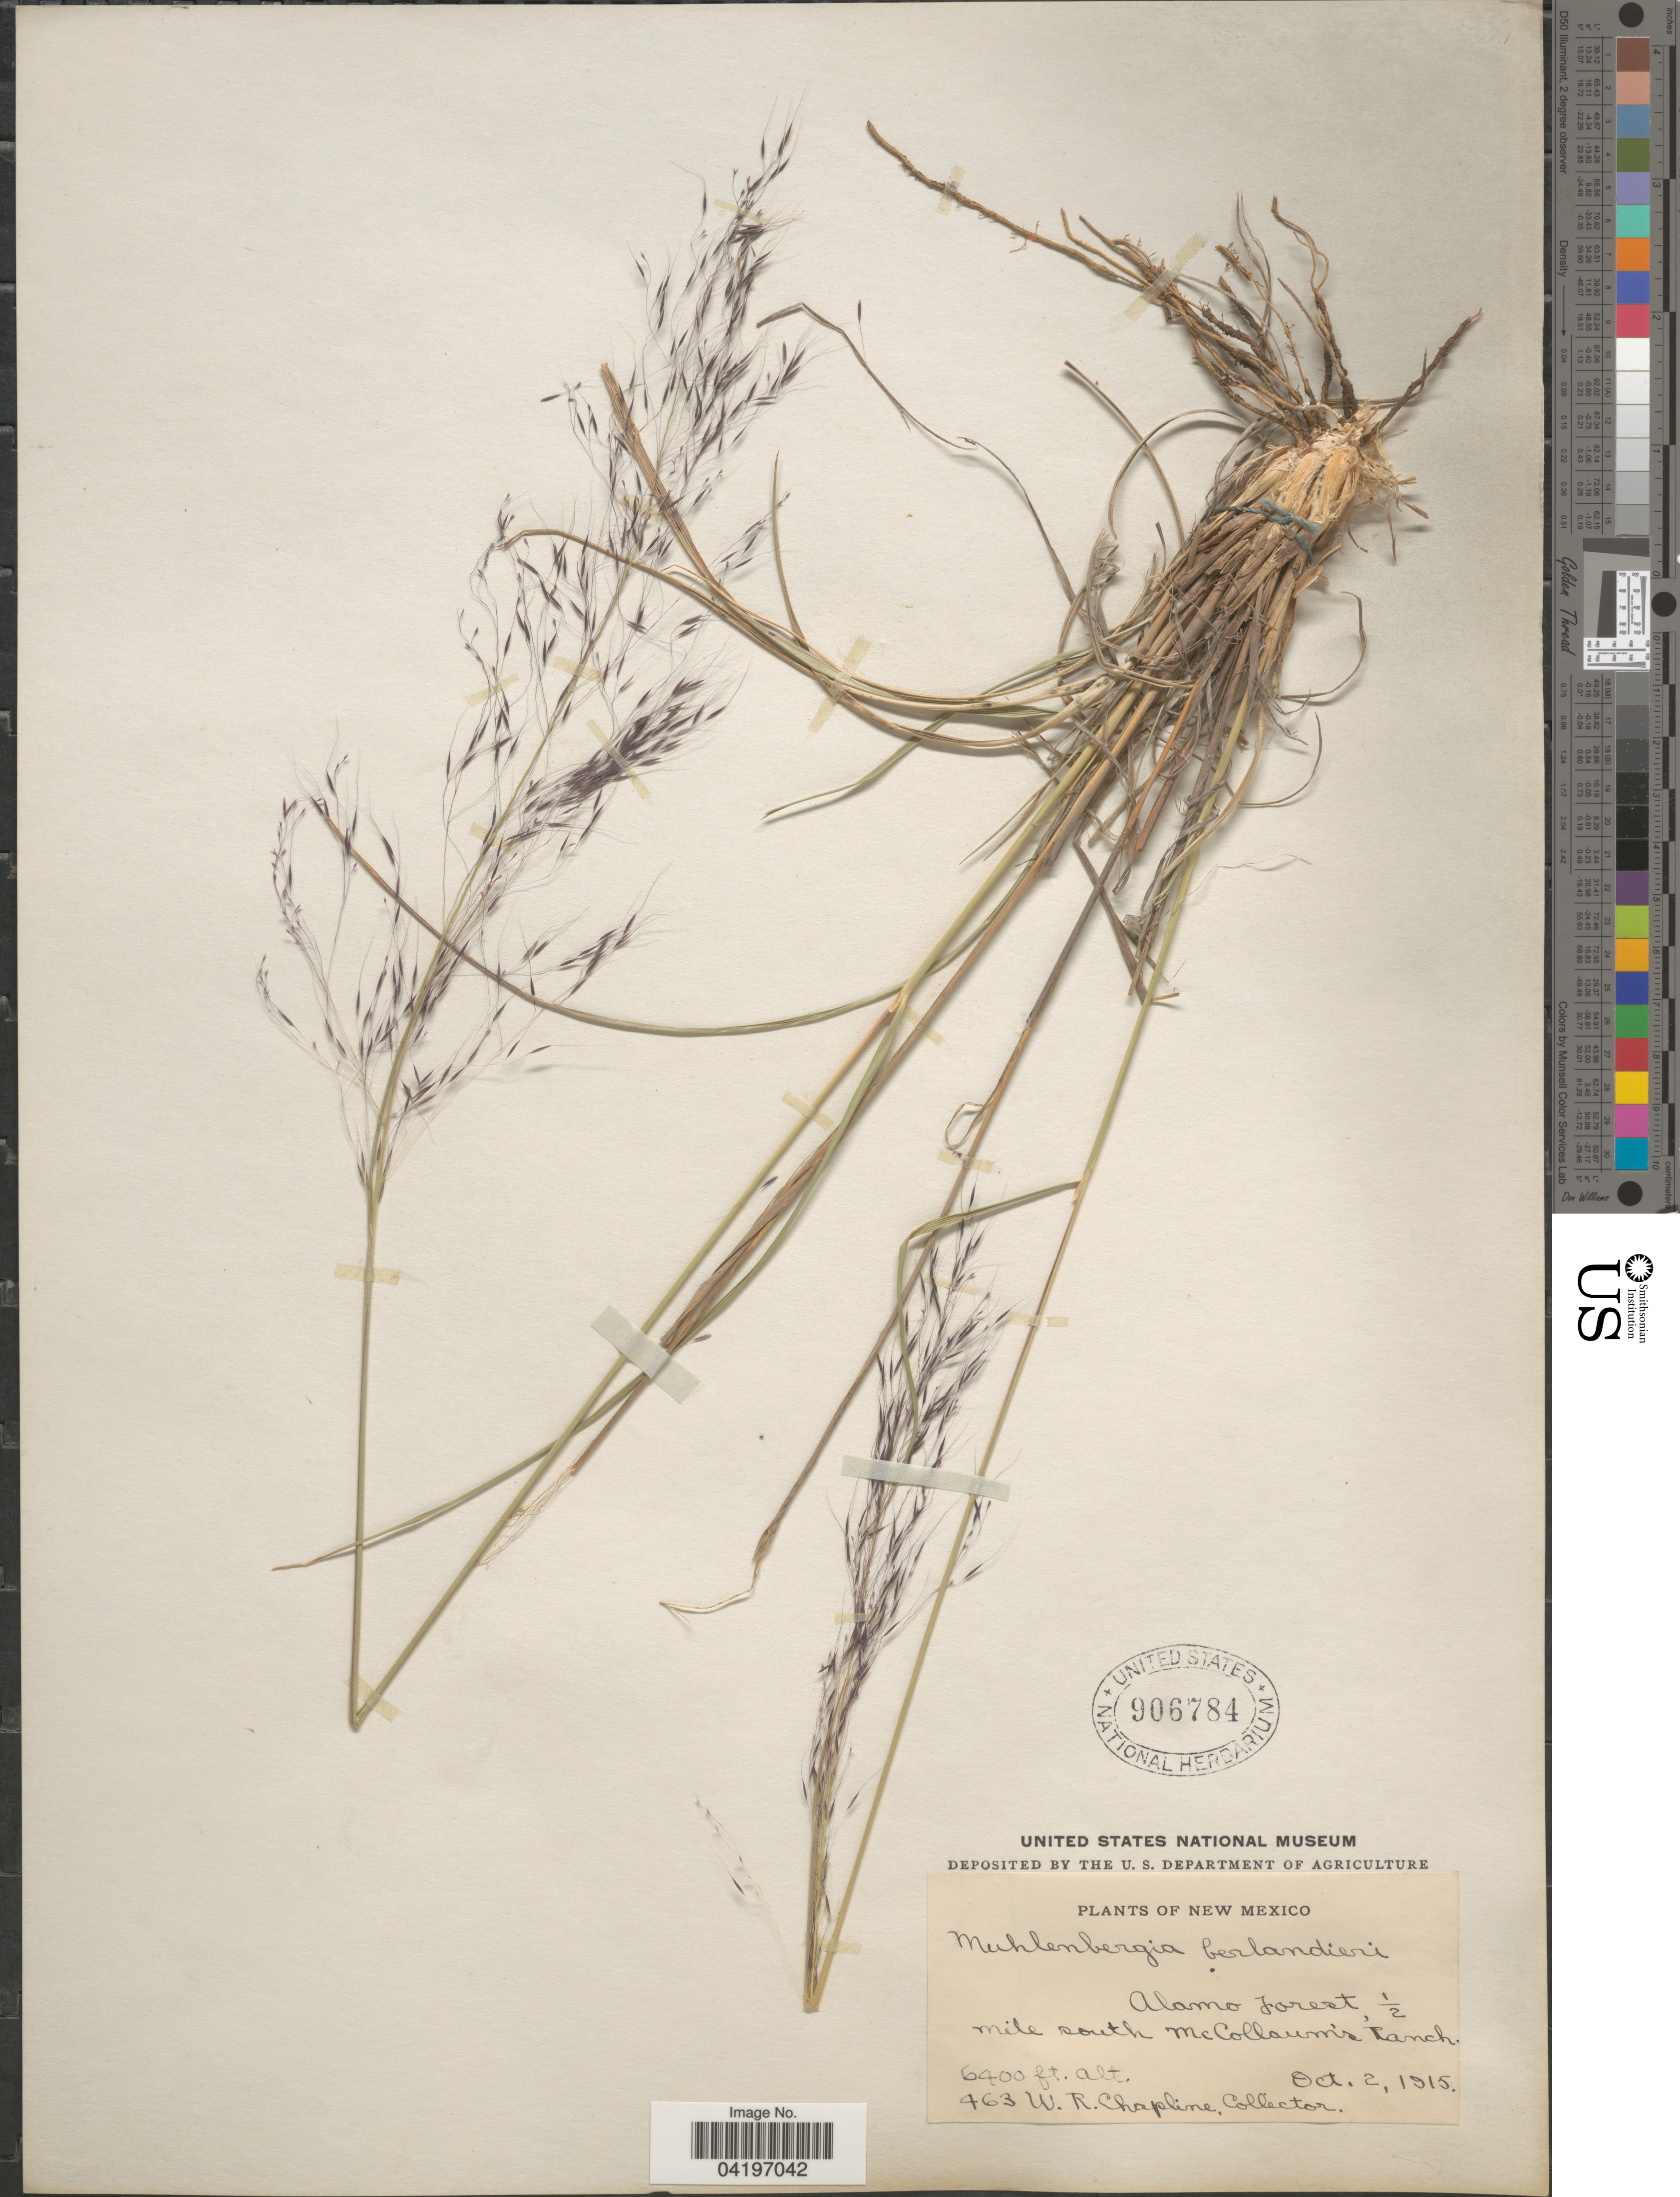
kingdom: Plantae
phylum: Tracheophyta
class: Liliopsida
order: Poales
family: Poaceae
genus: Muhlenbergia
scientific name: Muhlenbergia rigida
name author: (Kunth) Kunth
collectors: W. Chapline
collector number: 463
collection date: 1915-10-02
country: United States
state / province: New Mexico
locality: Alamo Forest, ½ mile south McCollaum's Ranch.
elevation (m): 1951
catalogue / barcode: US 906784